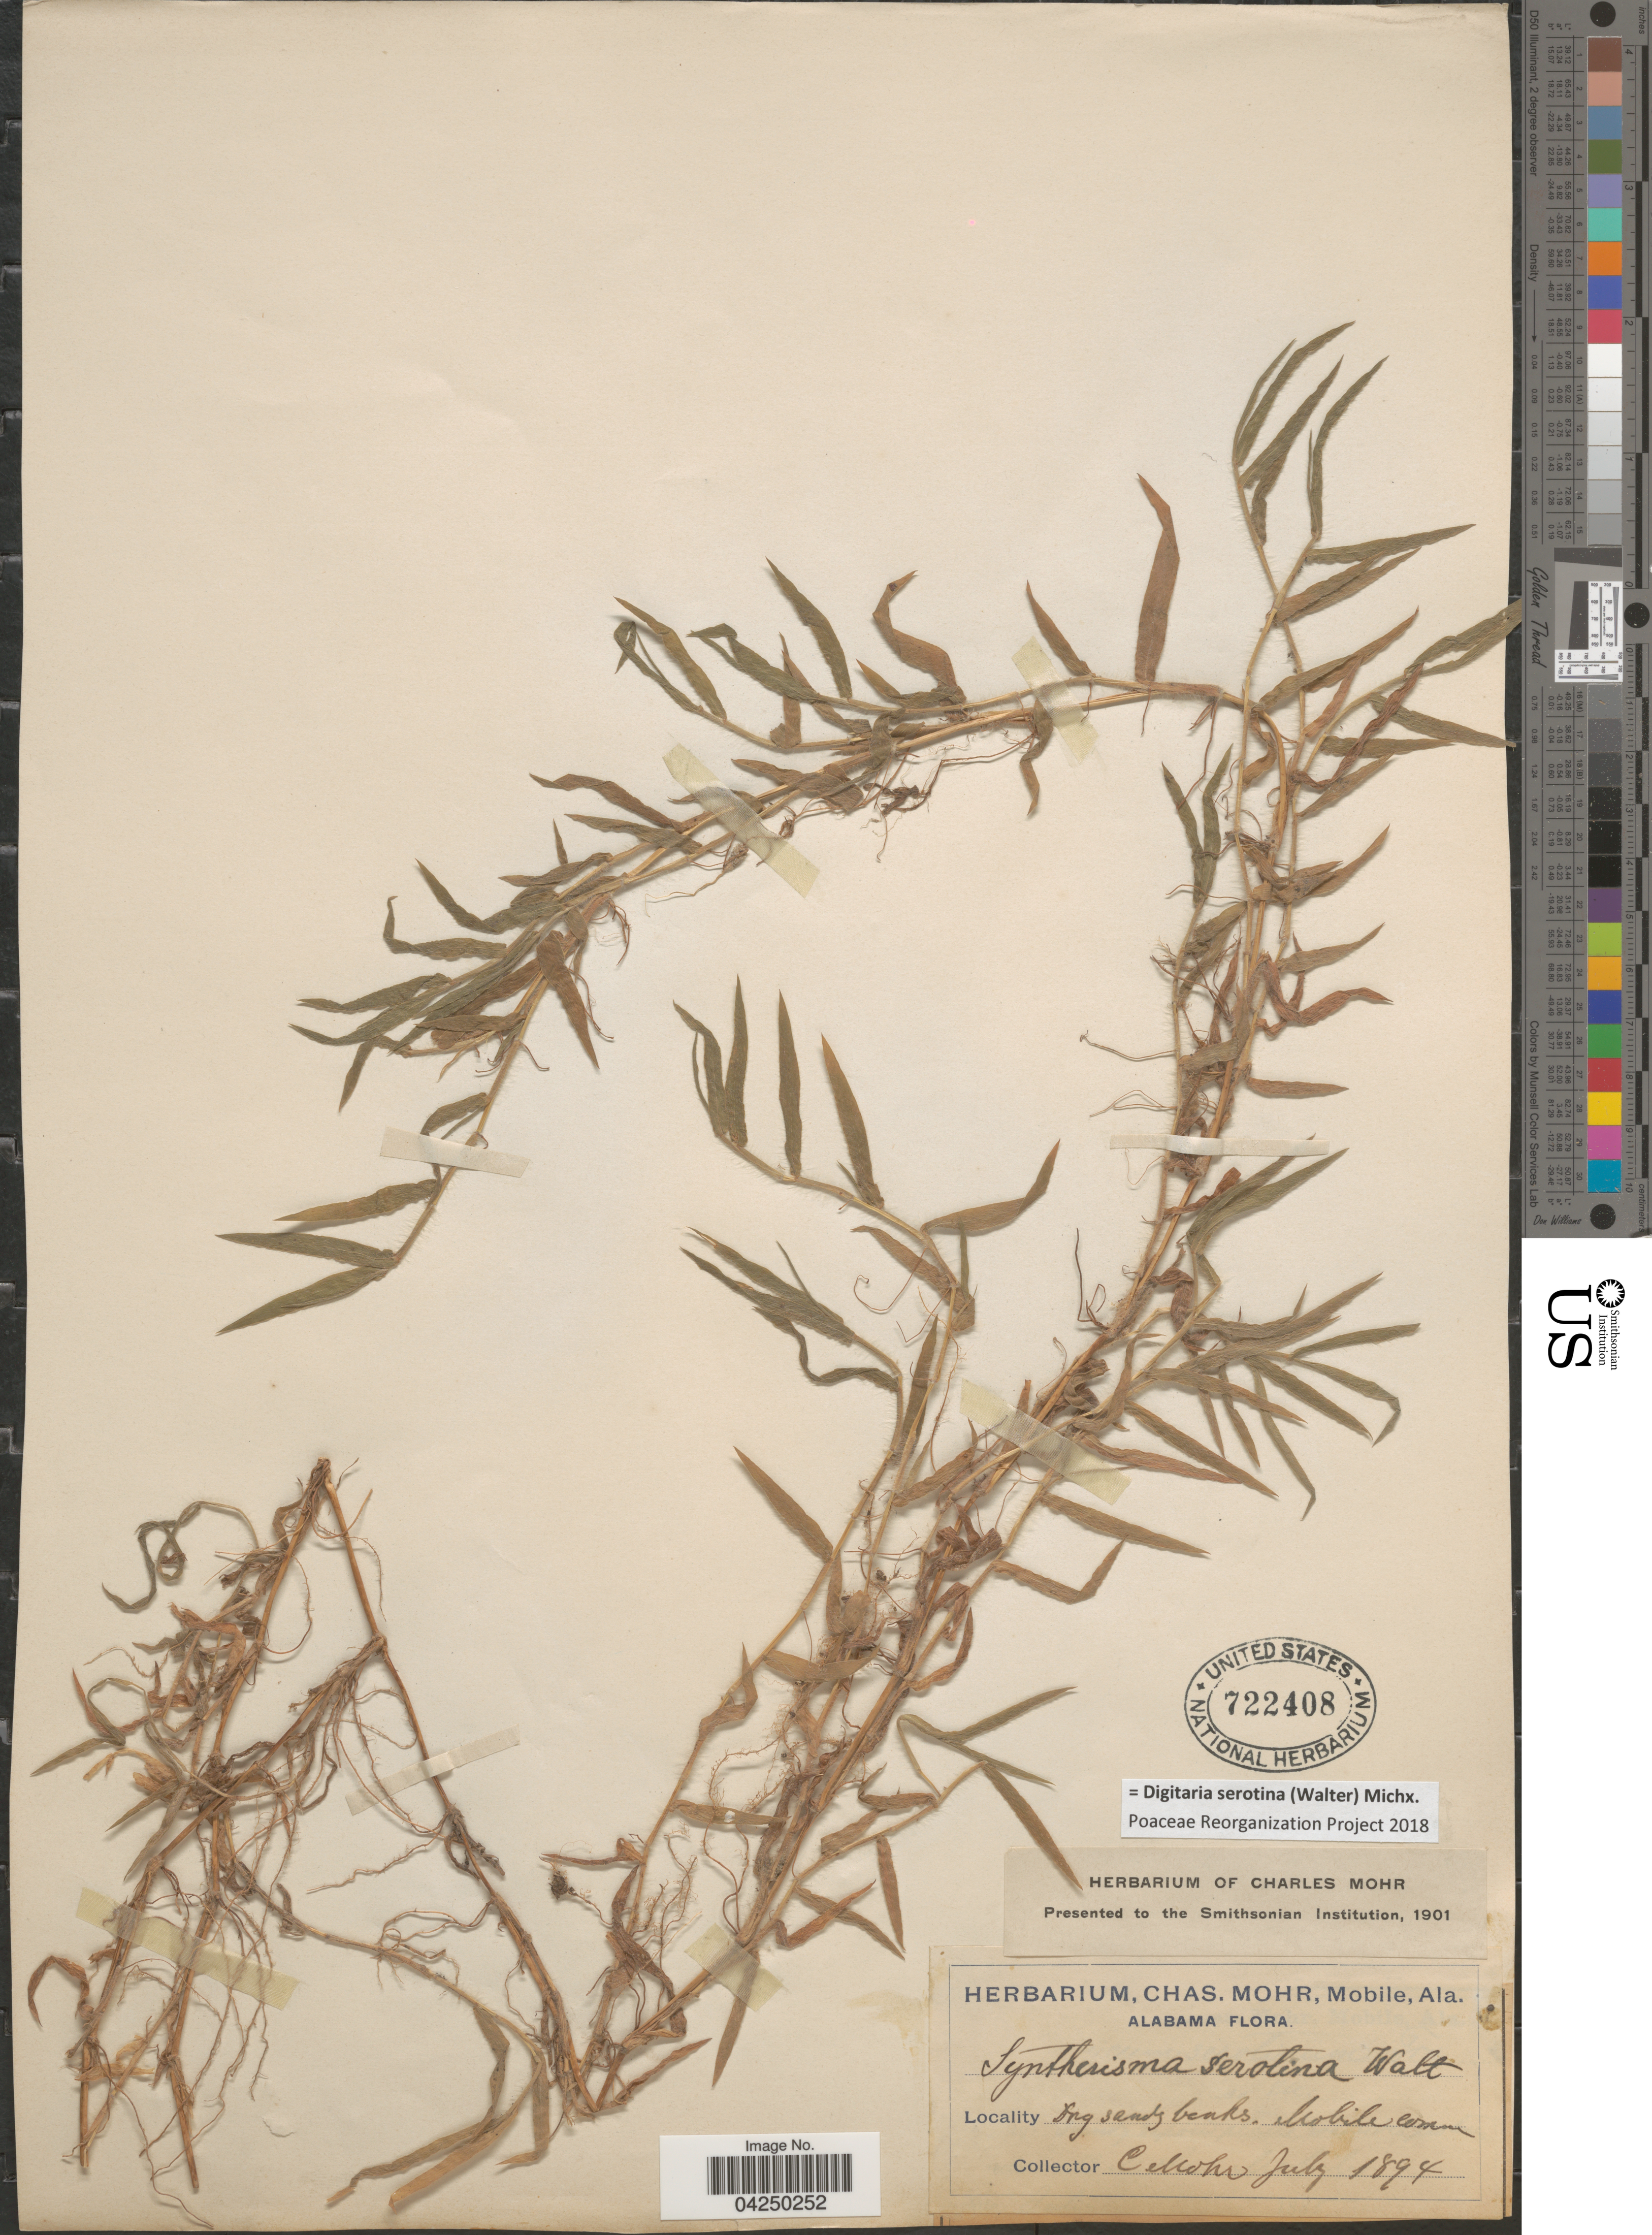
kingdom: Plantae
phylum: Tracheophyta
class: Liliopsida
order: Poales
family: Poaceae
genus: Digitaria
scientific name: Digitaria serotina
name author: (Walter) Michx.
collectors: Mohr, C. T. (herbarium)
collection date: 1894-07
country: United States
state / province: Alabama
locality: Dry sandy banks. Mobile.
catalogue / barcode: US 722408